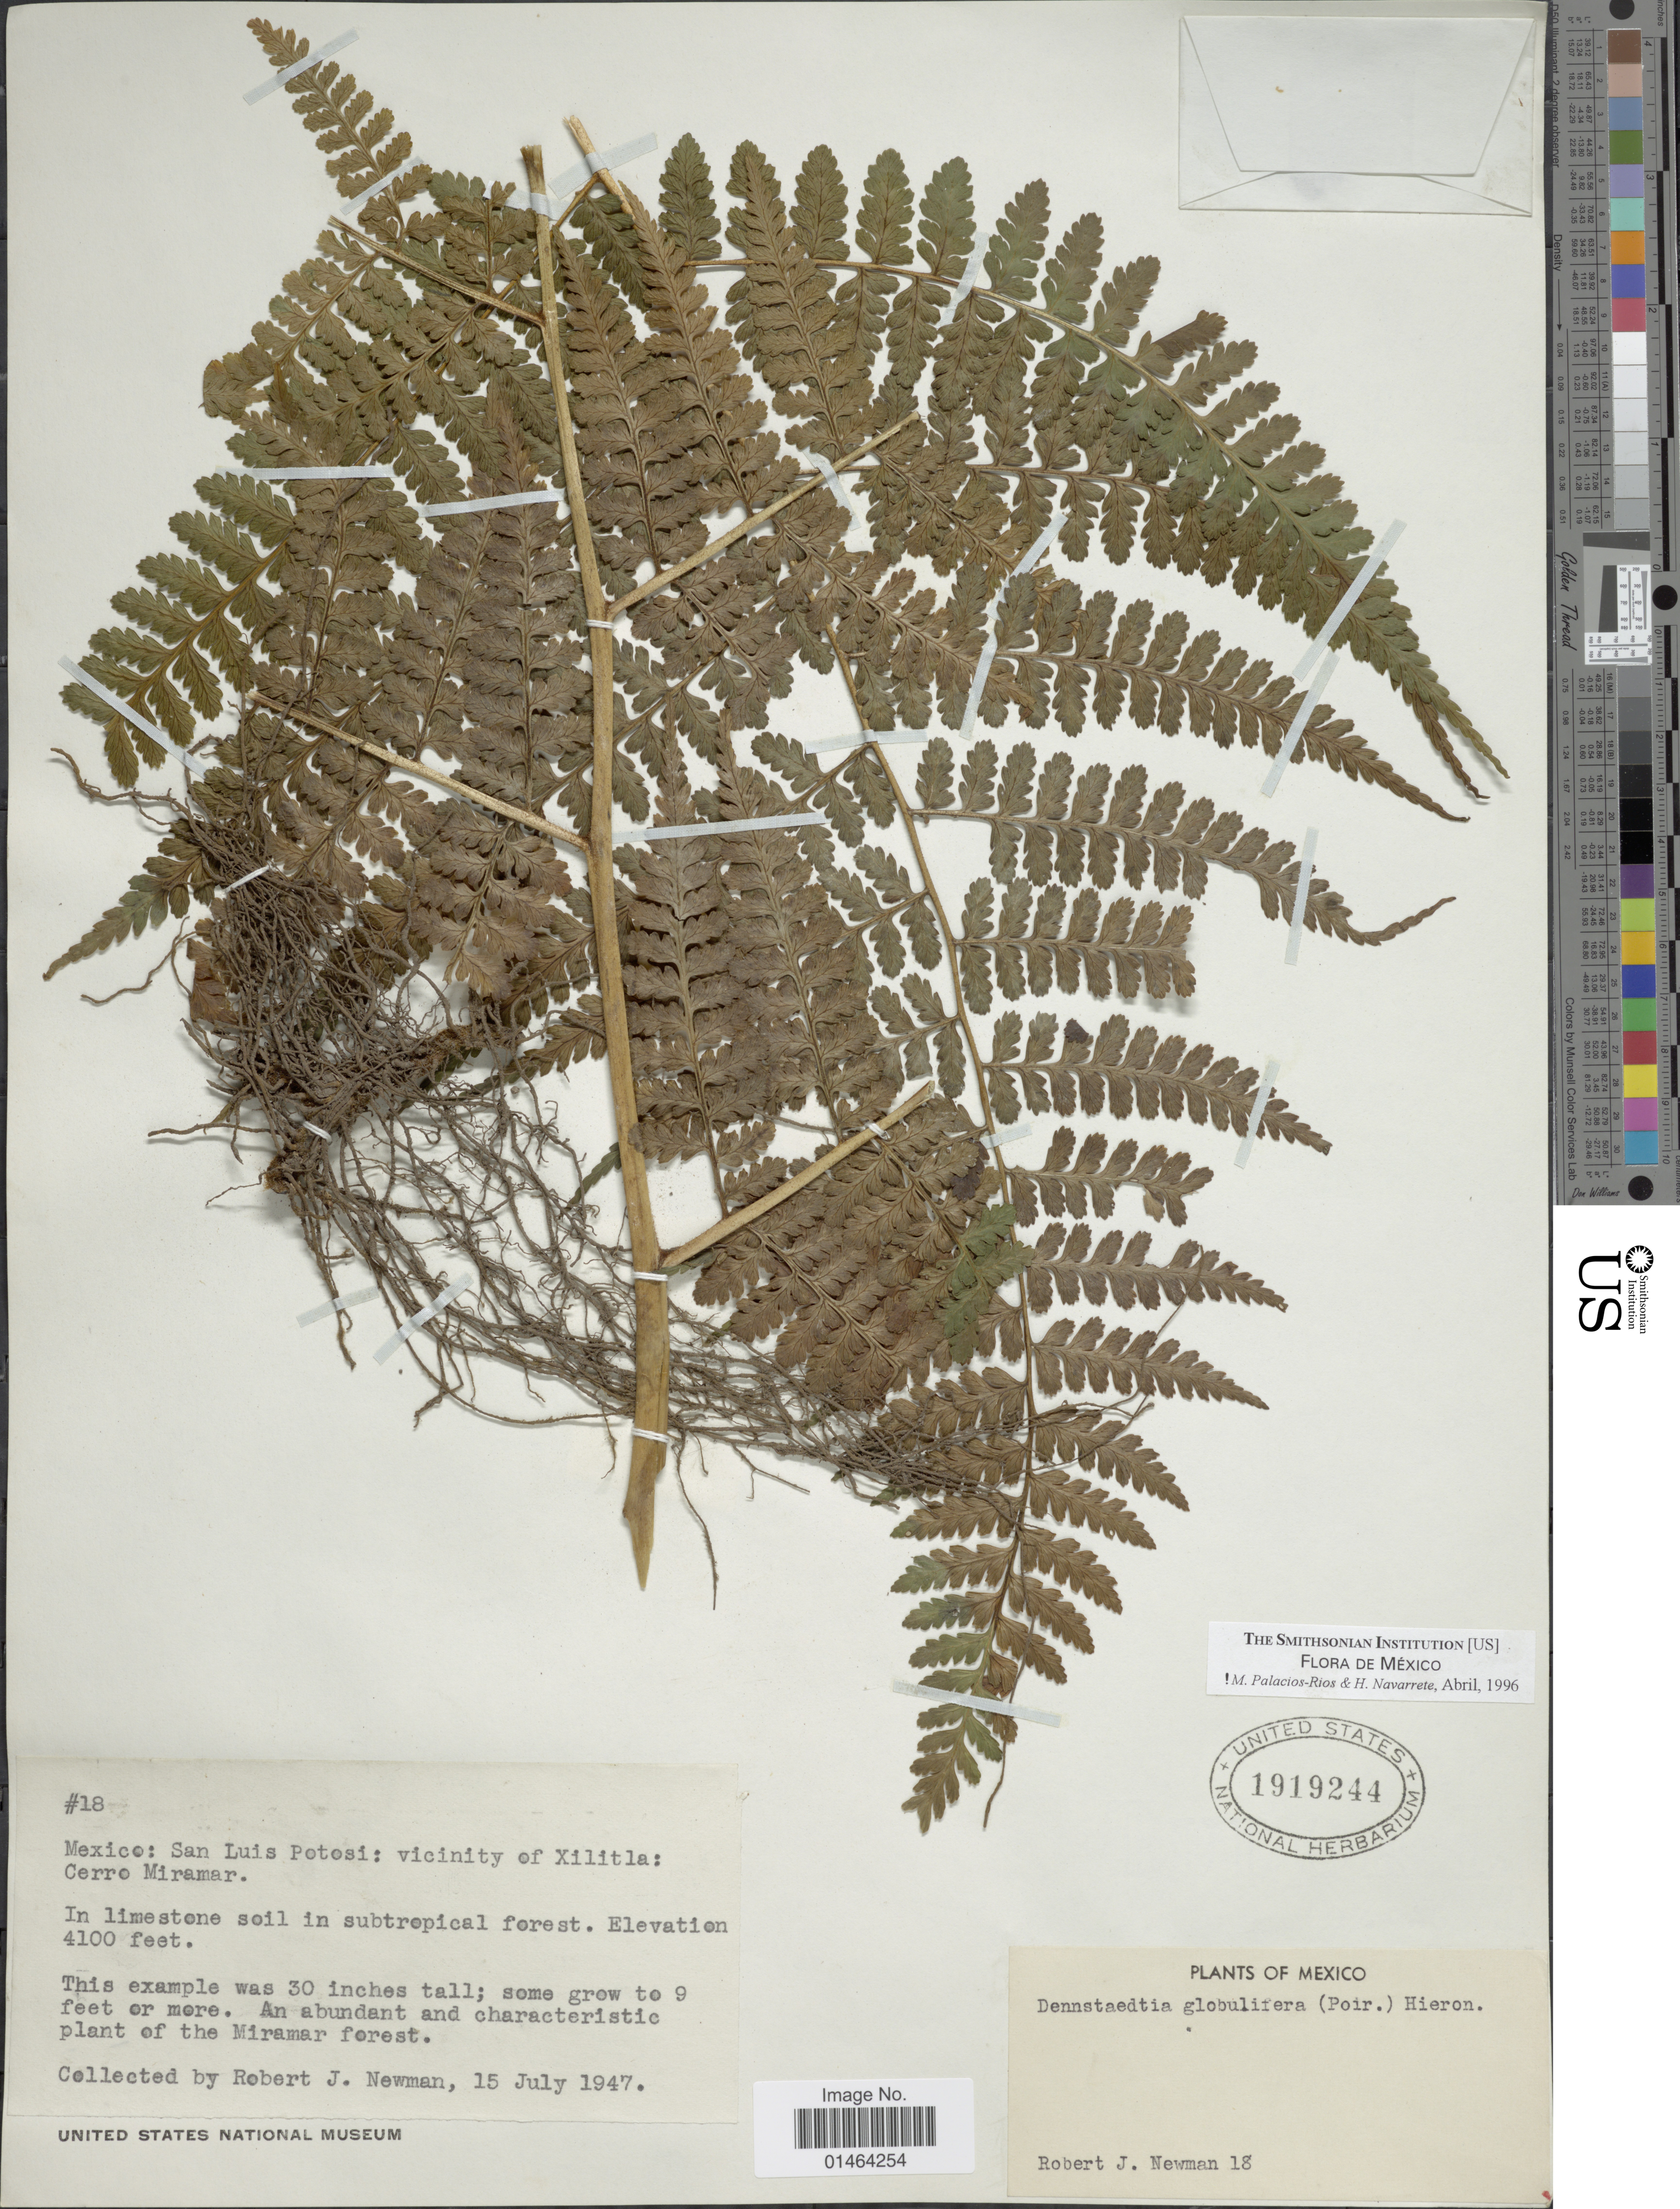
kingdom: Plantae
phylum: Tracheophyta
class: Polypodiopsida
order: Polypodiales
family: Dennstaedtiaceae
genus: Dennstaedtia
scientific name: Dennstaedtia globulifera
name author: (Poir.) Hieron.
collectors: R. J. Newman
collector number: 18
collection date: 1947-07-15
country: Mexico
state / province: San Luis Potosí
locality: Vicinity of Xilitla: Cerro Miramar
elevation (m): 1250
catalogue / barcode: US 1919244